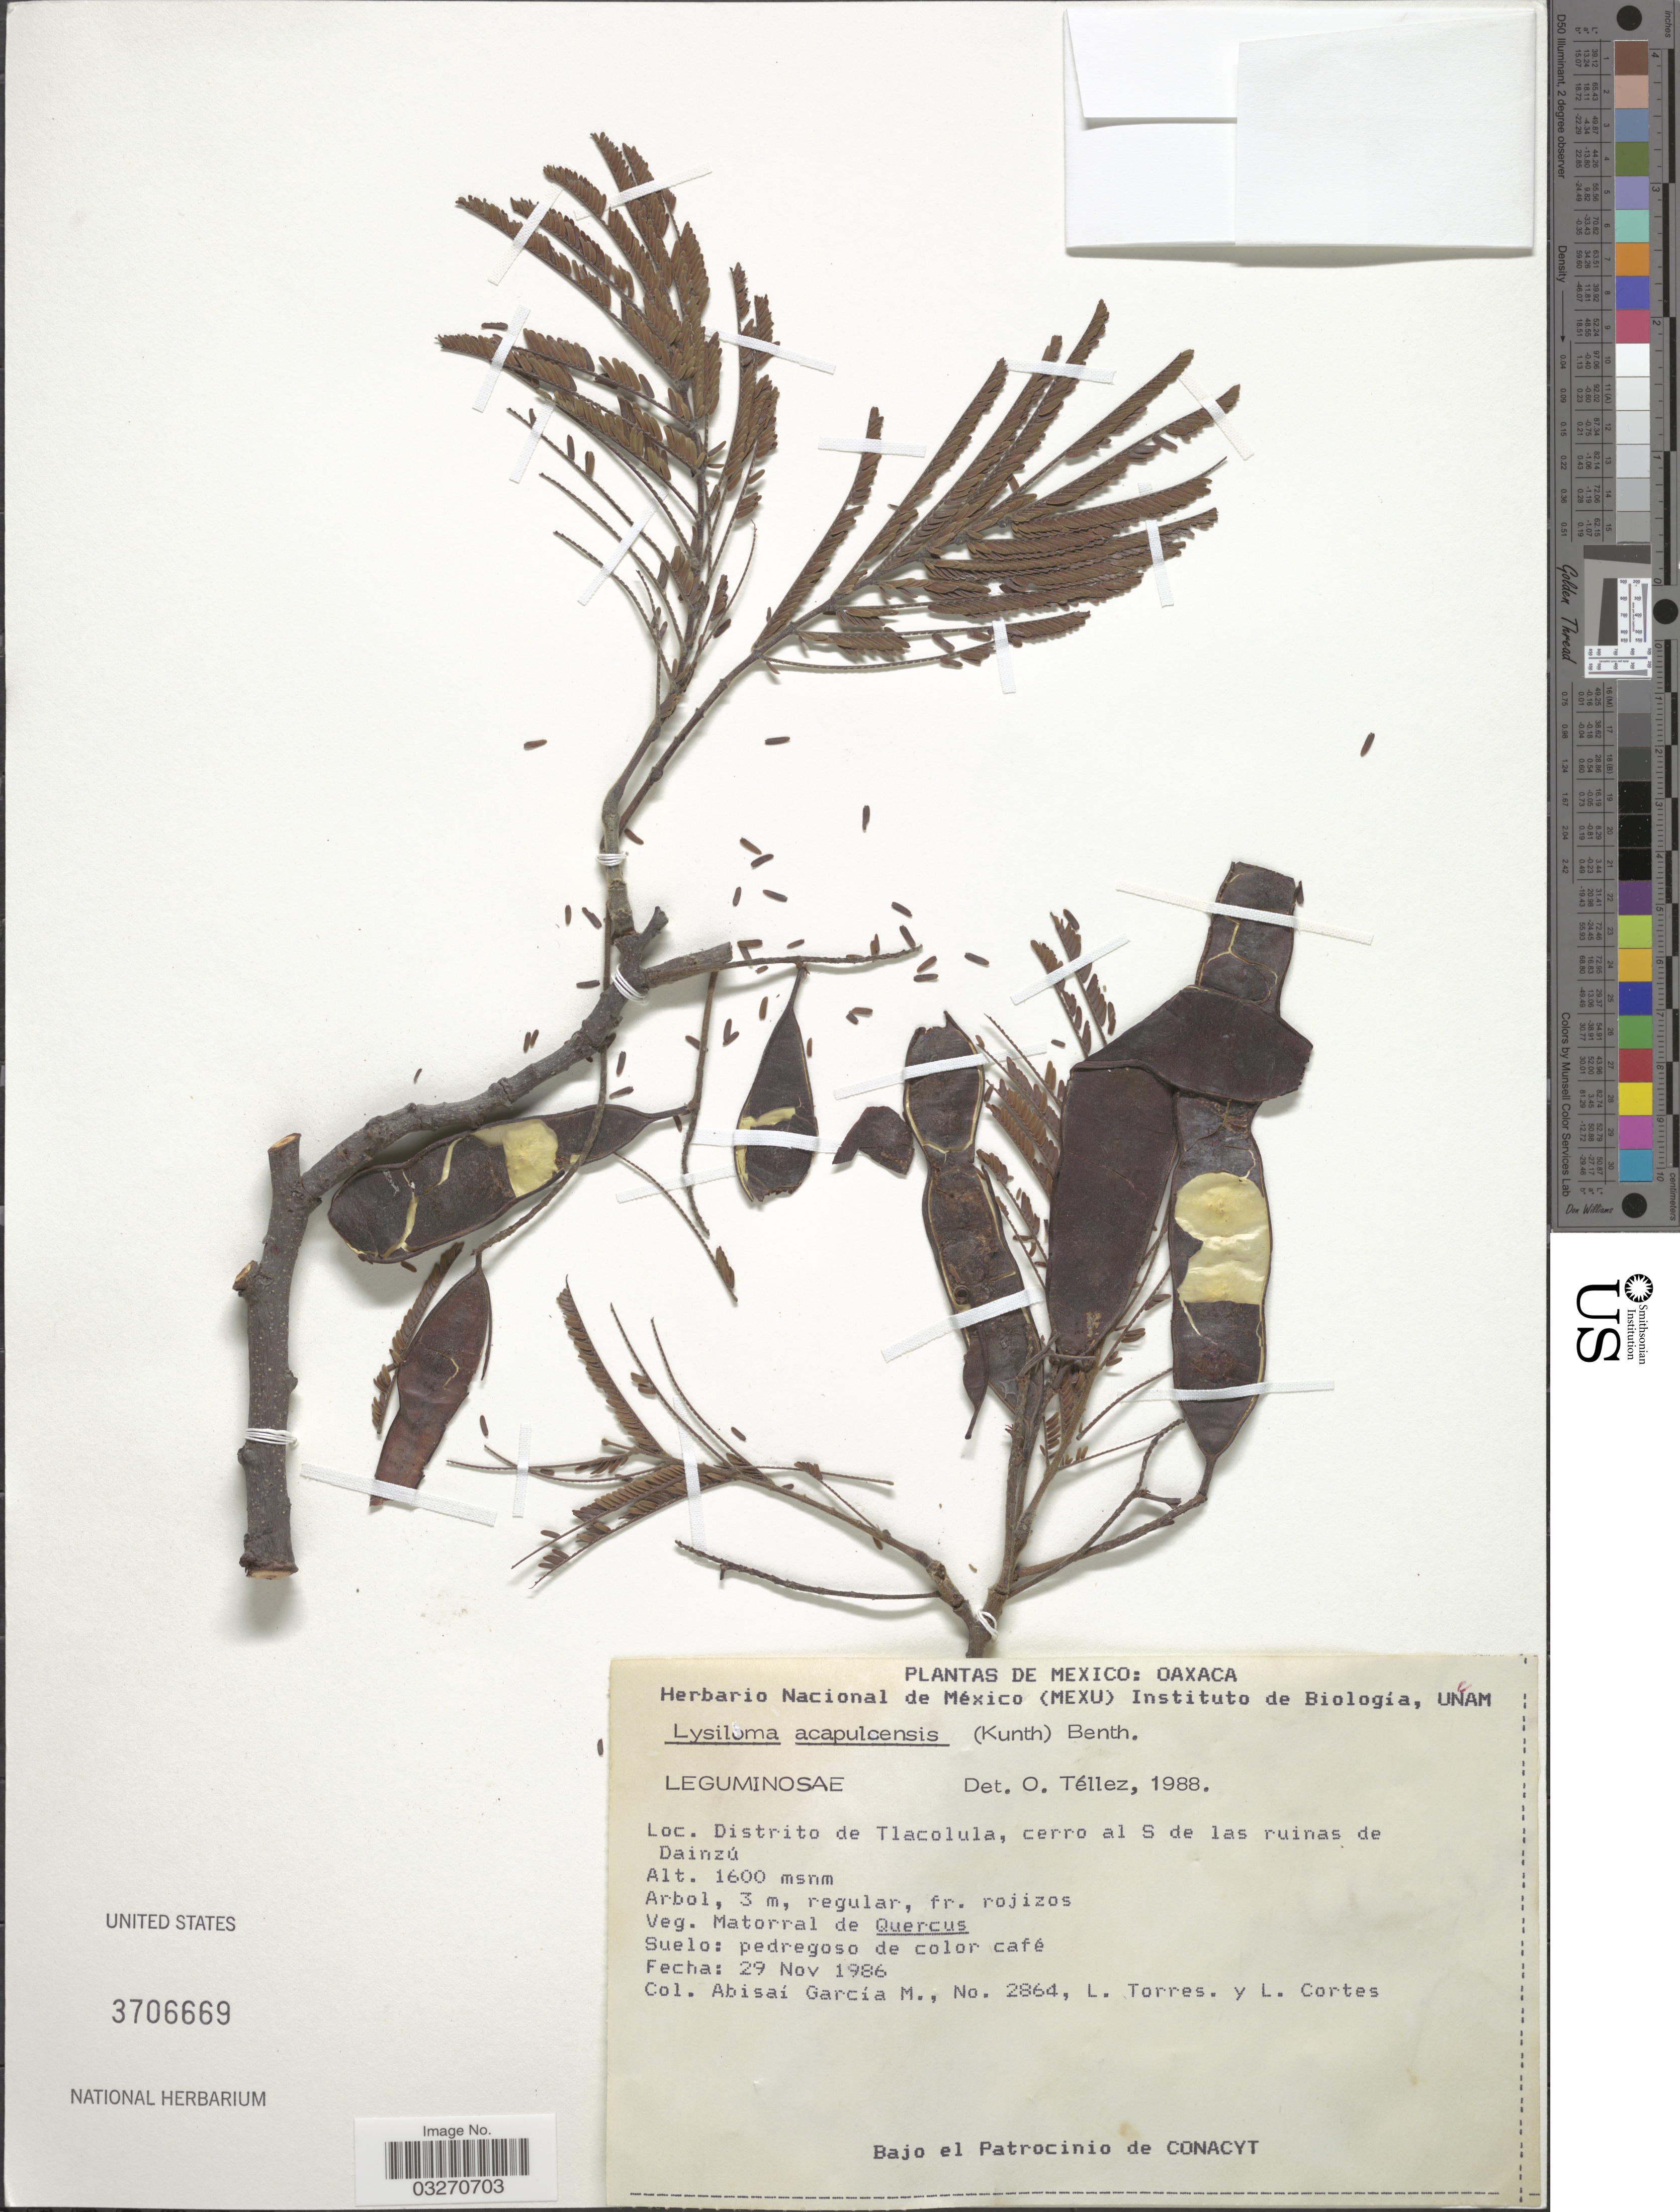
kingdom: Plantae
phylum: Tracheophyta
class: Magnoliopsida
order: Fabales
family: Fabaceae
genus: Lysiloma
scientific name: Lysiloma acapulcense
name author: (Kunth) Benth.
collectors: A. García M., L. Torres & L. Cortes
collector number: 2864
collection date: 1986-11-29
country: Mexico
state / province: Oaxaca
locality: Distrito de Tlacolula, cerro al S de las ruinas de Dainzú.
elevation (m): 1600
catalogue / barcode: US 3706669